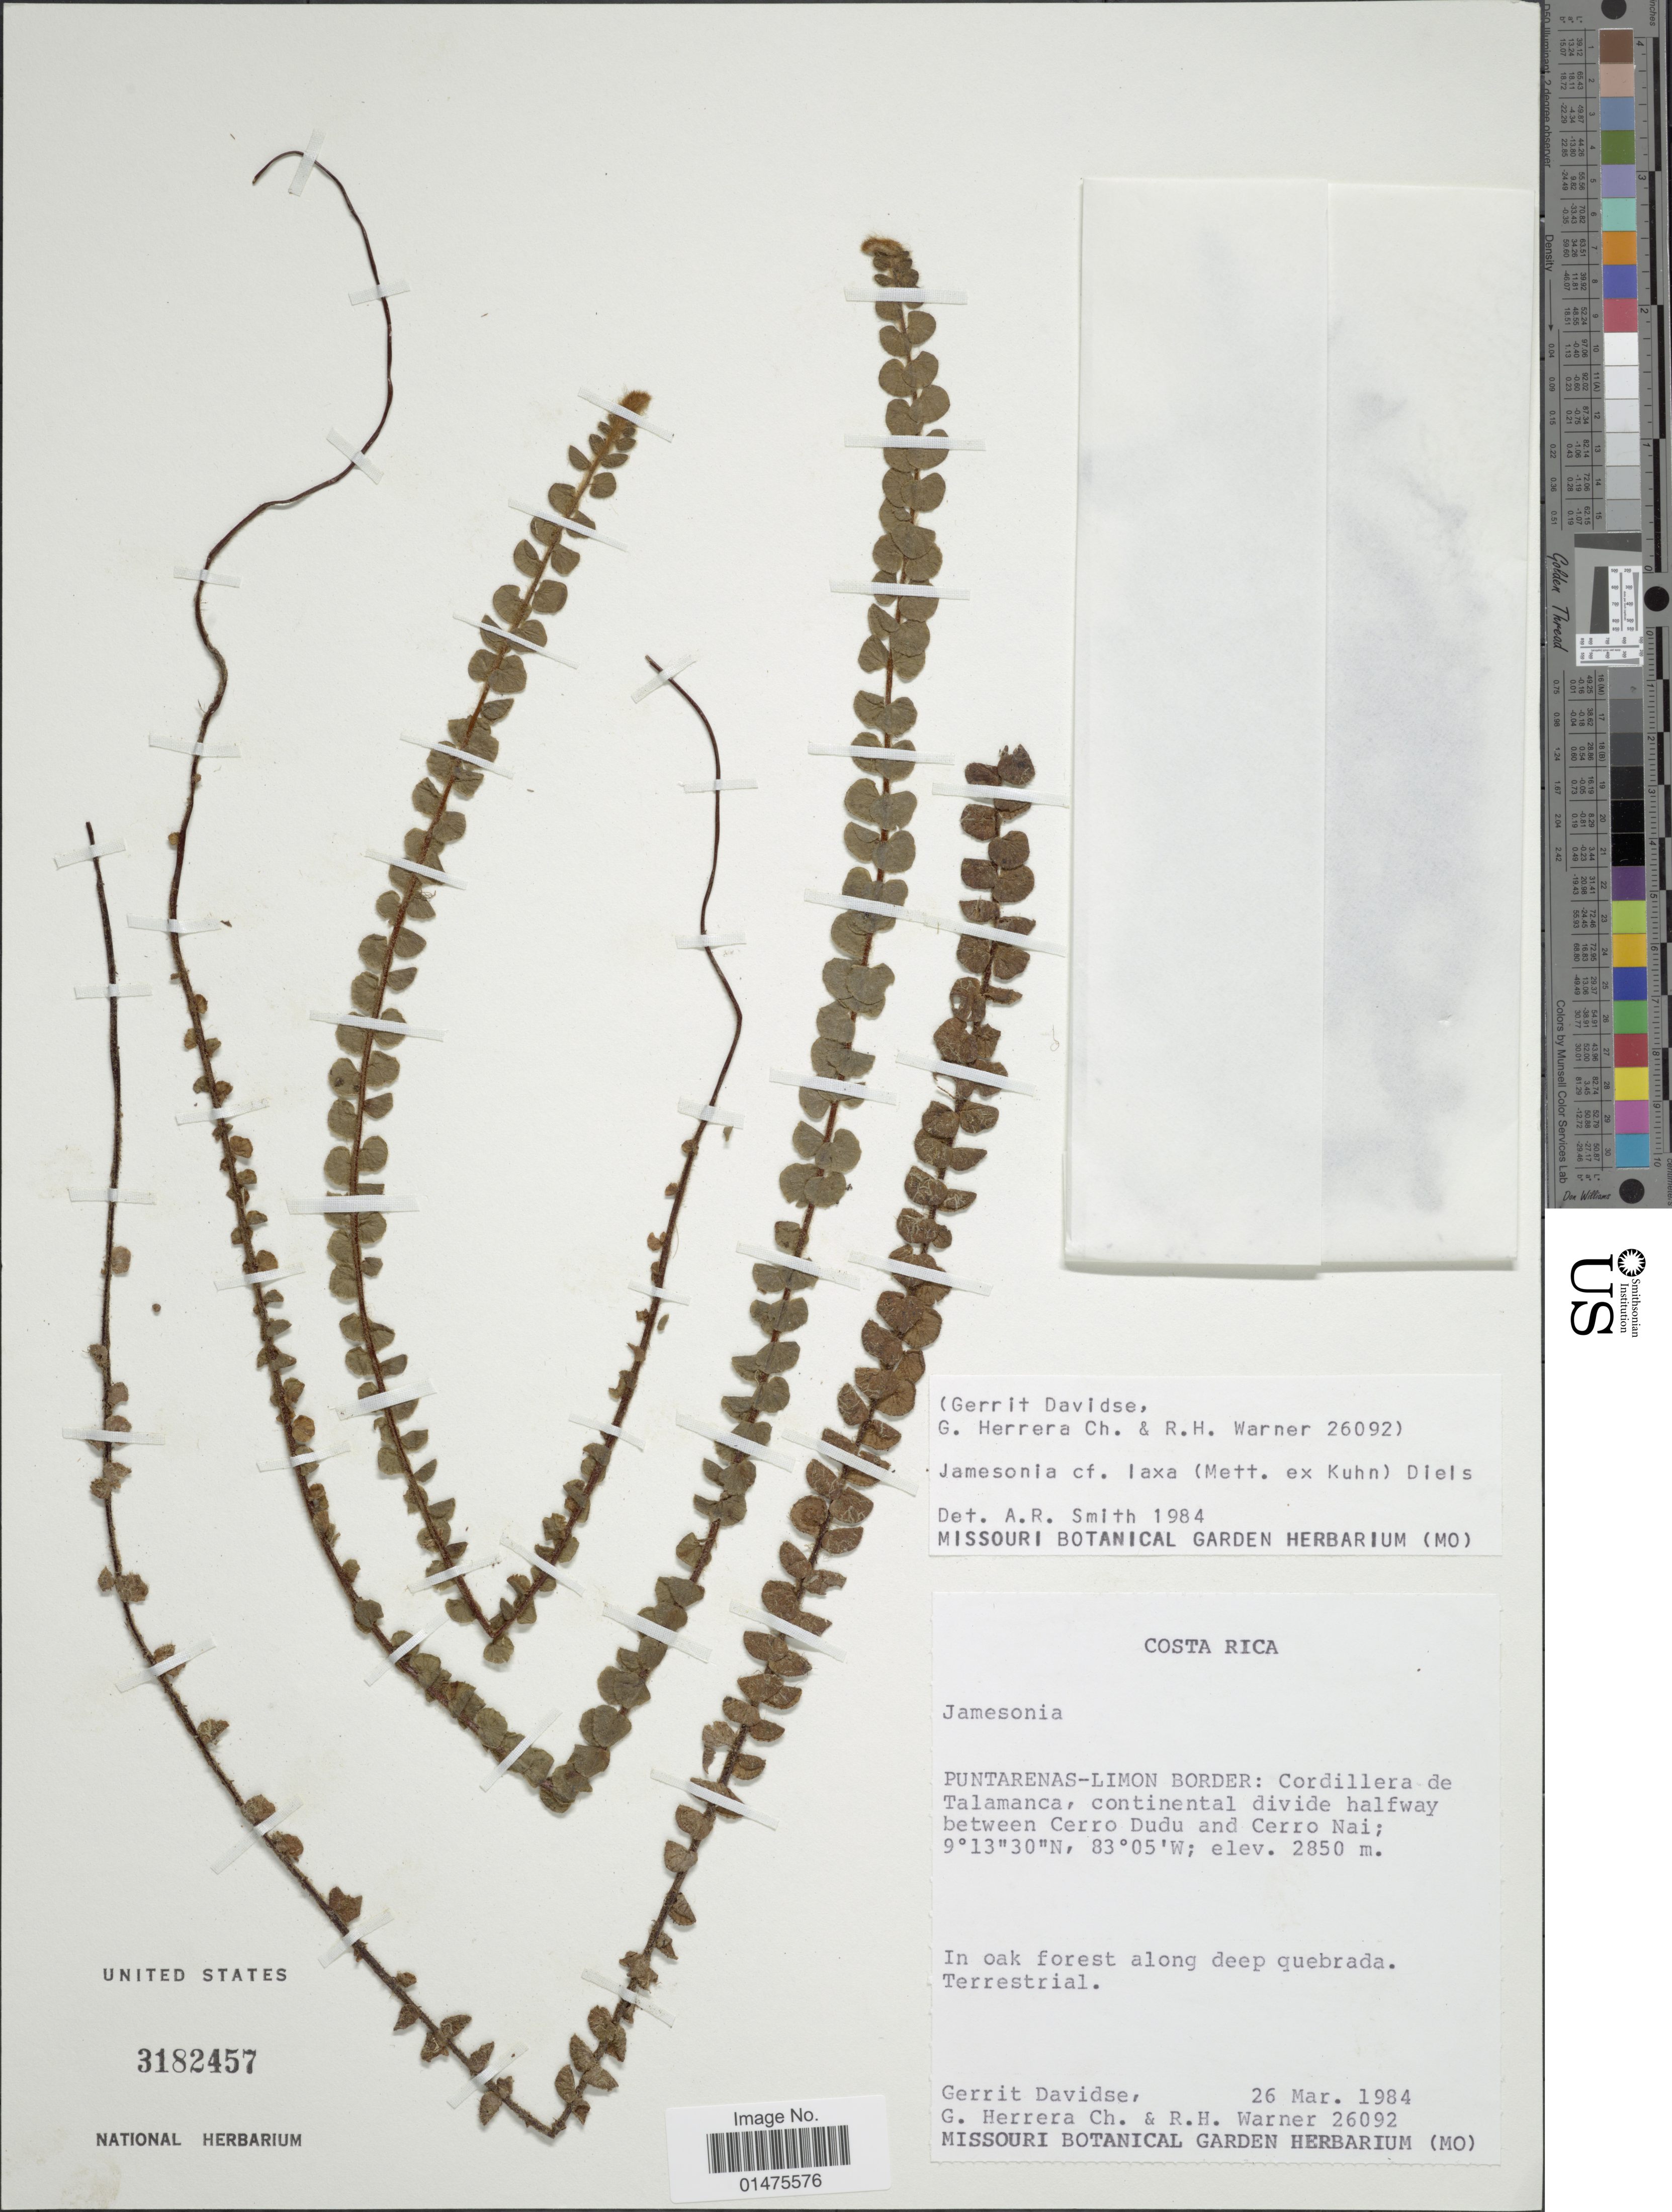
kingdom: Plantae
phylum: Tracheophyta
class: Polypodiopsida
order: Polypodiales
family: Pteridaceae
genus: Jamesonia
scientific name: Jamesonia laxa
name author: Kunze ex Kuhn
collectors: G. Davidse, G. Herrera Ch. & R. H. Warner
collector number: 26092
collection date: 1984-03-26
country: Costa Rica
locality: Puntarenas-Limon border: Cordillera de Talamanca, continental divide halfway between Cerro Dudu and Cerro Nai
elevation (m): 2850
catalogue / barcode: US 3182457